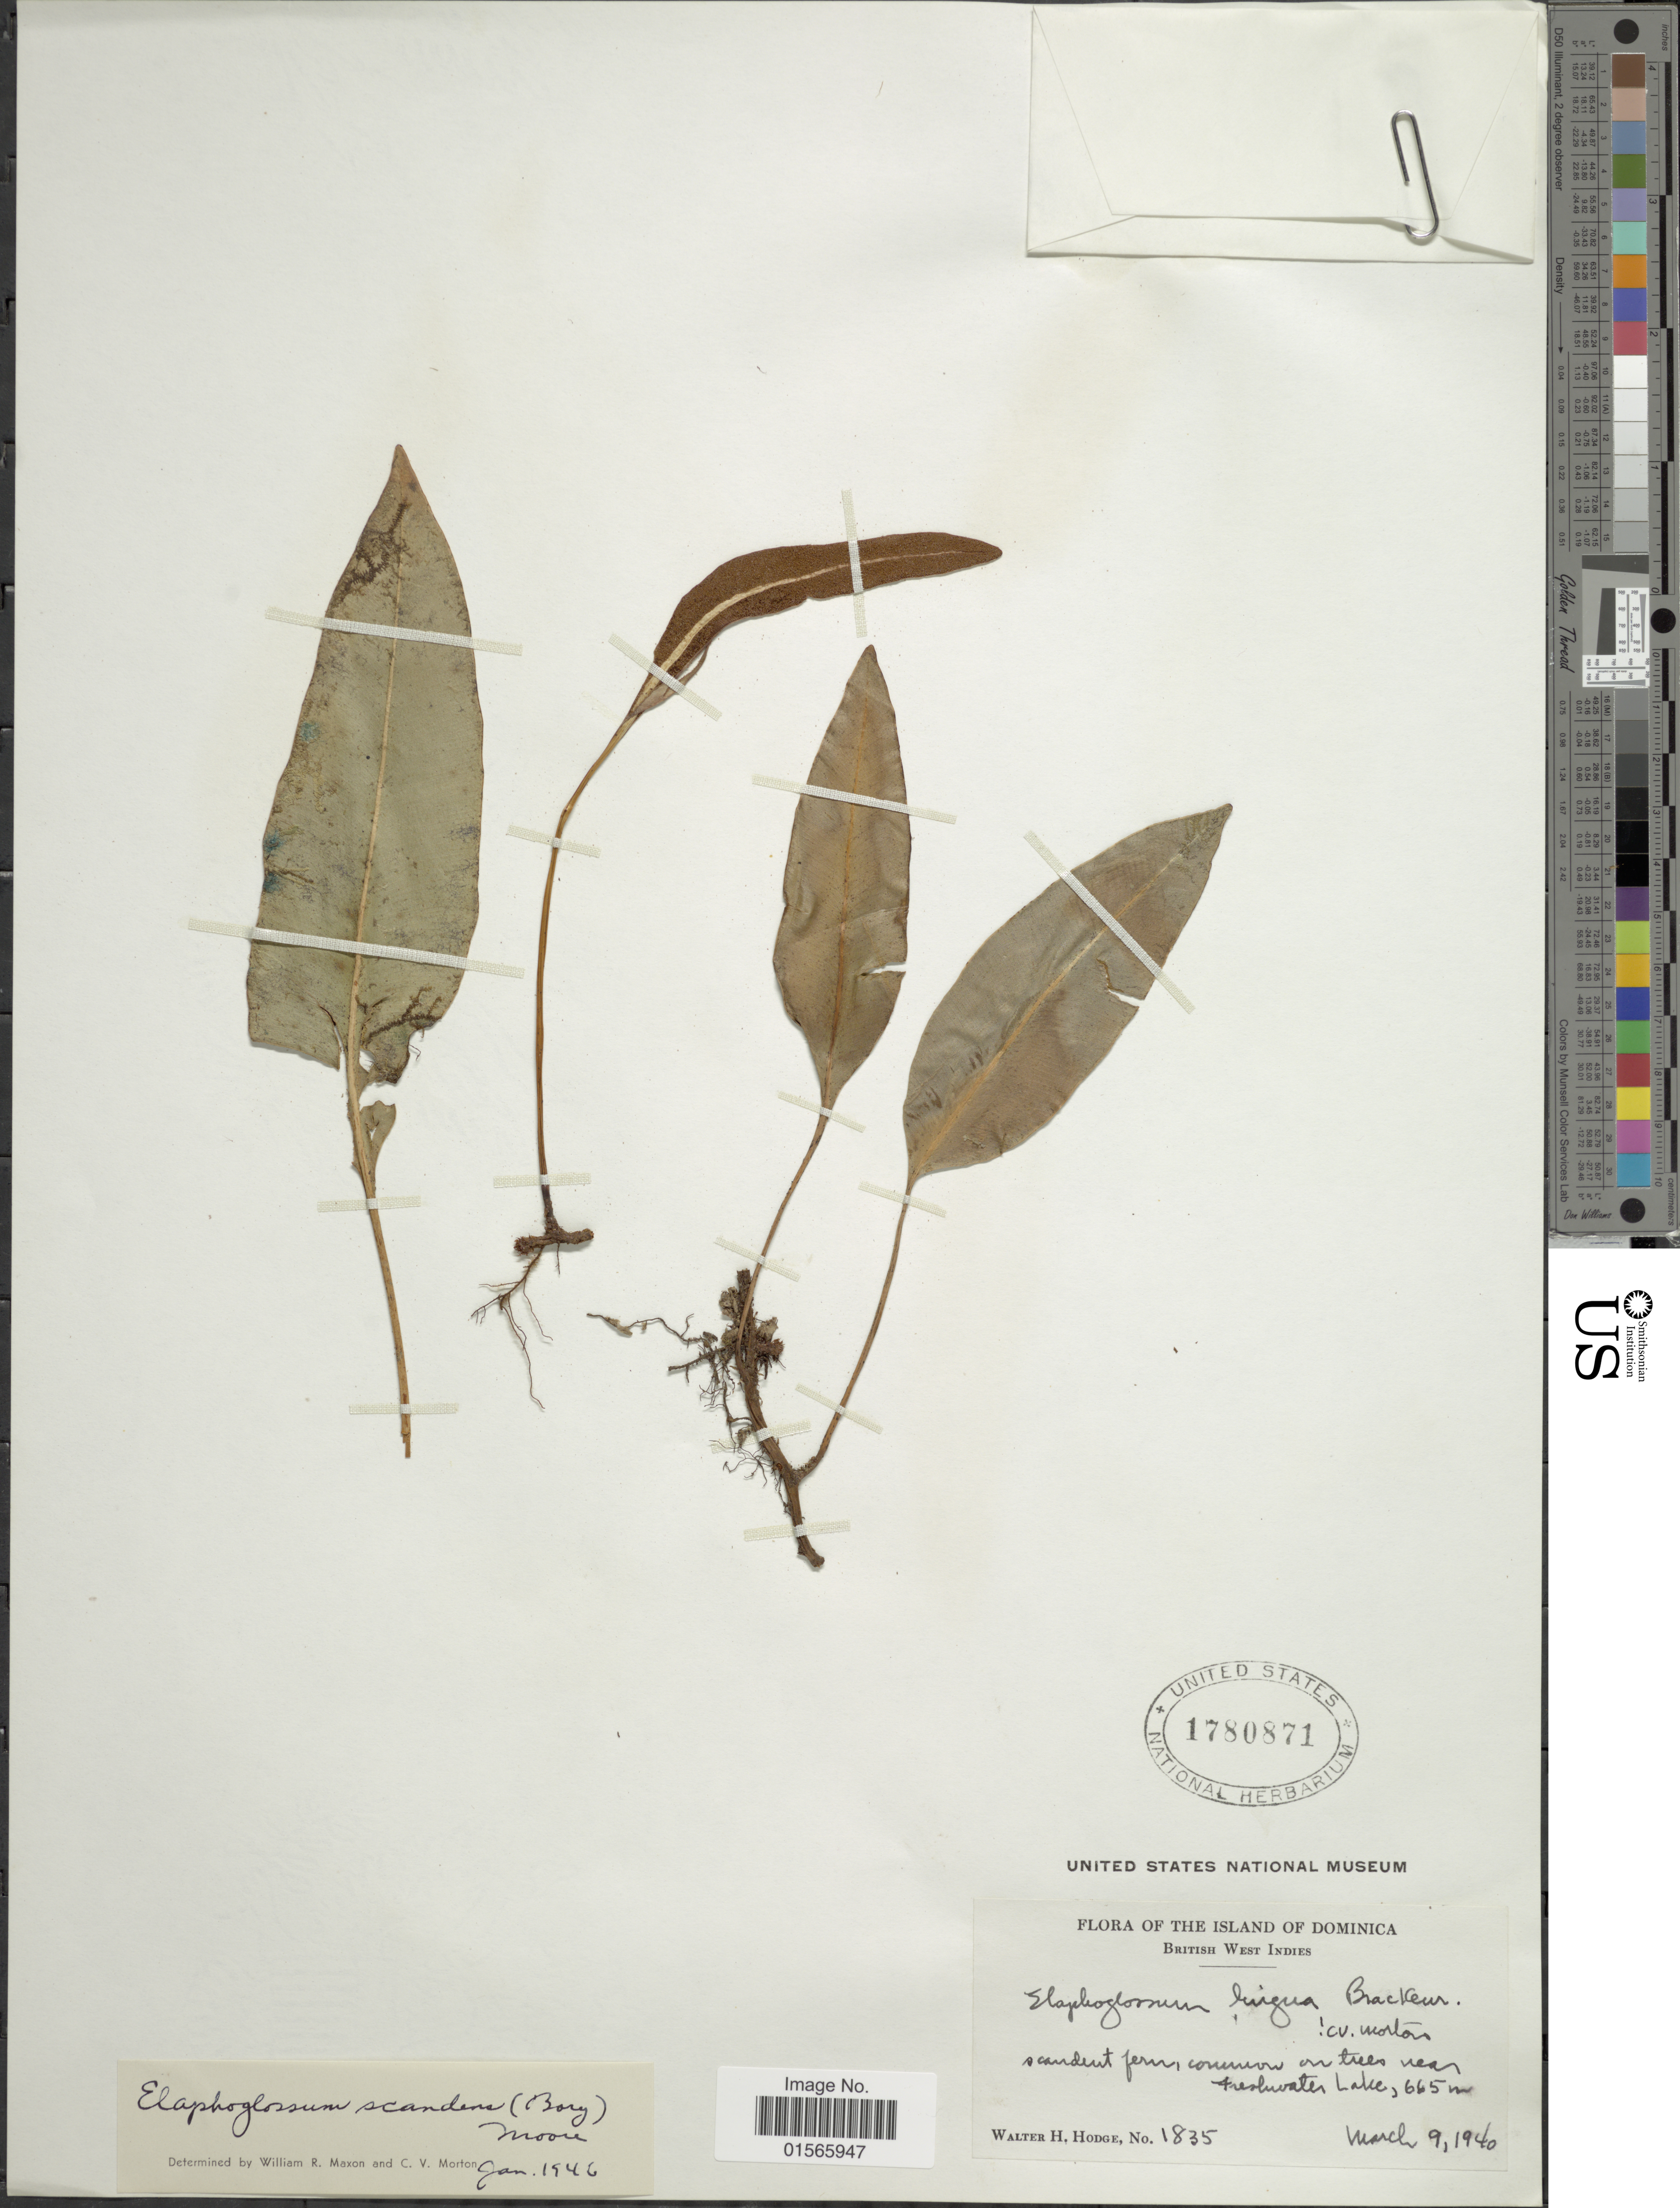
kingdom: Plantae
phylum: Tracheophyta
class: Polypodiopsida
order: Polypodiales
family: Dryopteridaceae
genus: Elaphoglossum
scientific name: Elaphoglossum scandens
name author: (Bory ex Fée) T. Moore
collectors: W. Hodge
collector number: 1835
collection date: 1940-03-09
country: Dominica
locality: The Island of Dominica, British West Indies, scandent fern, common on trees near Freshwater Lake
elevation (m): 665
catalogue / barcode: US 1780871